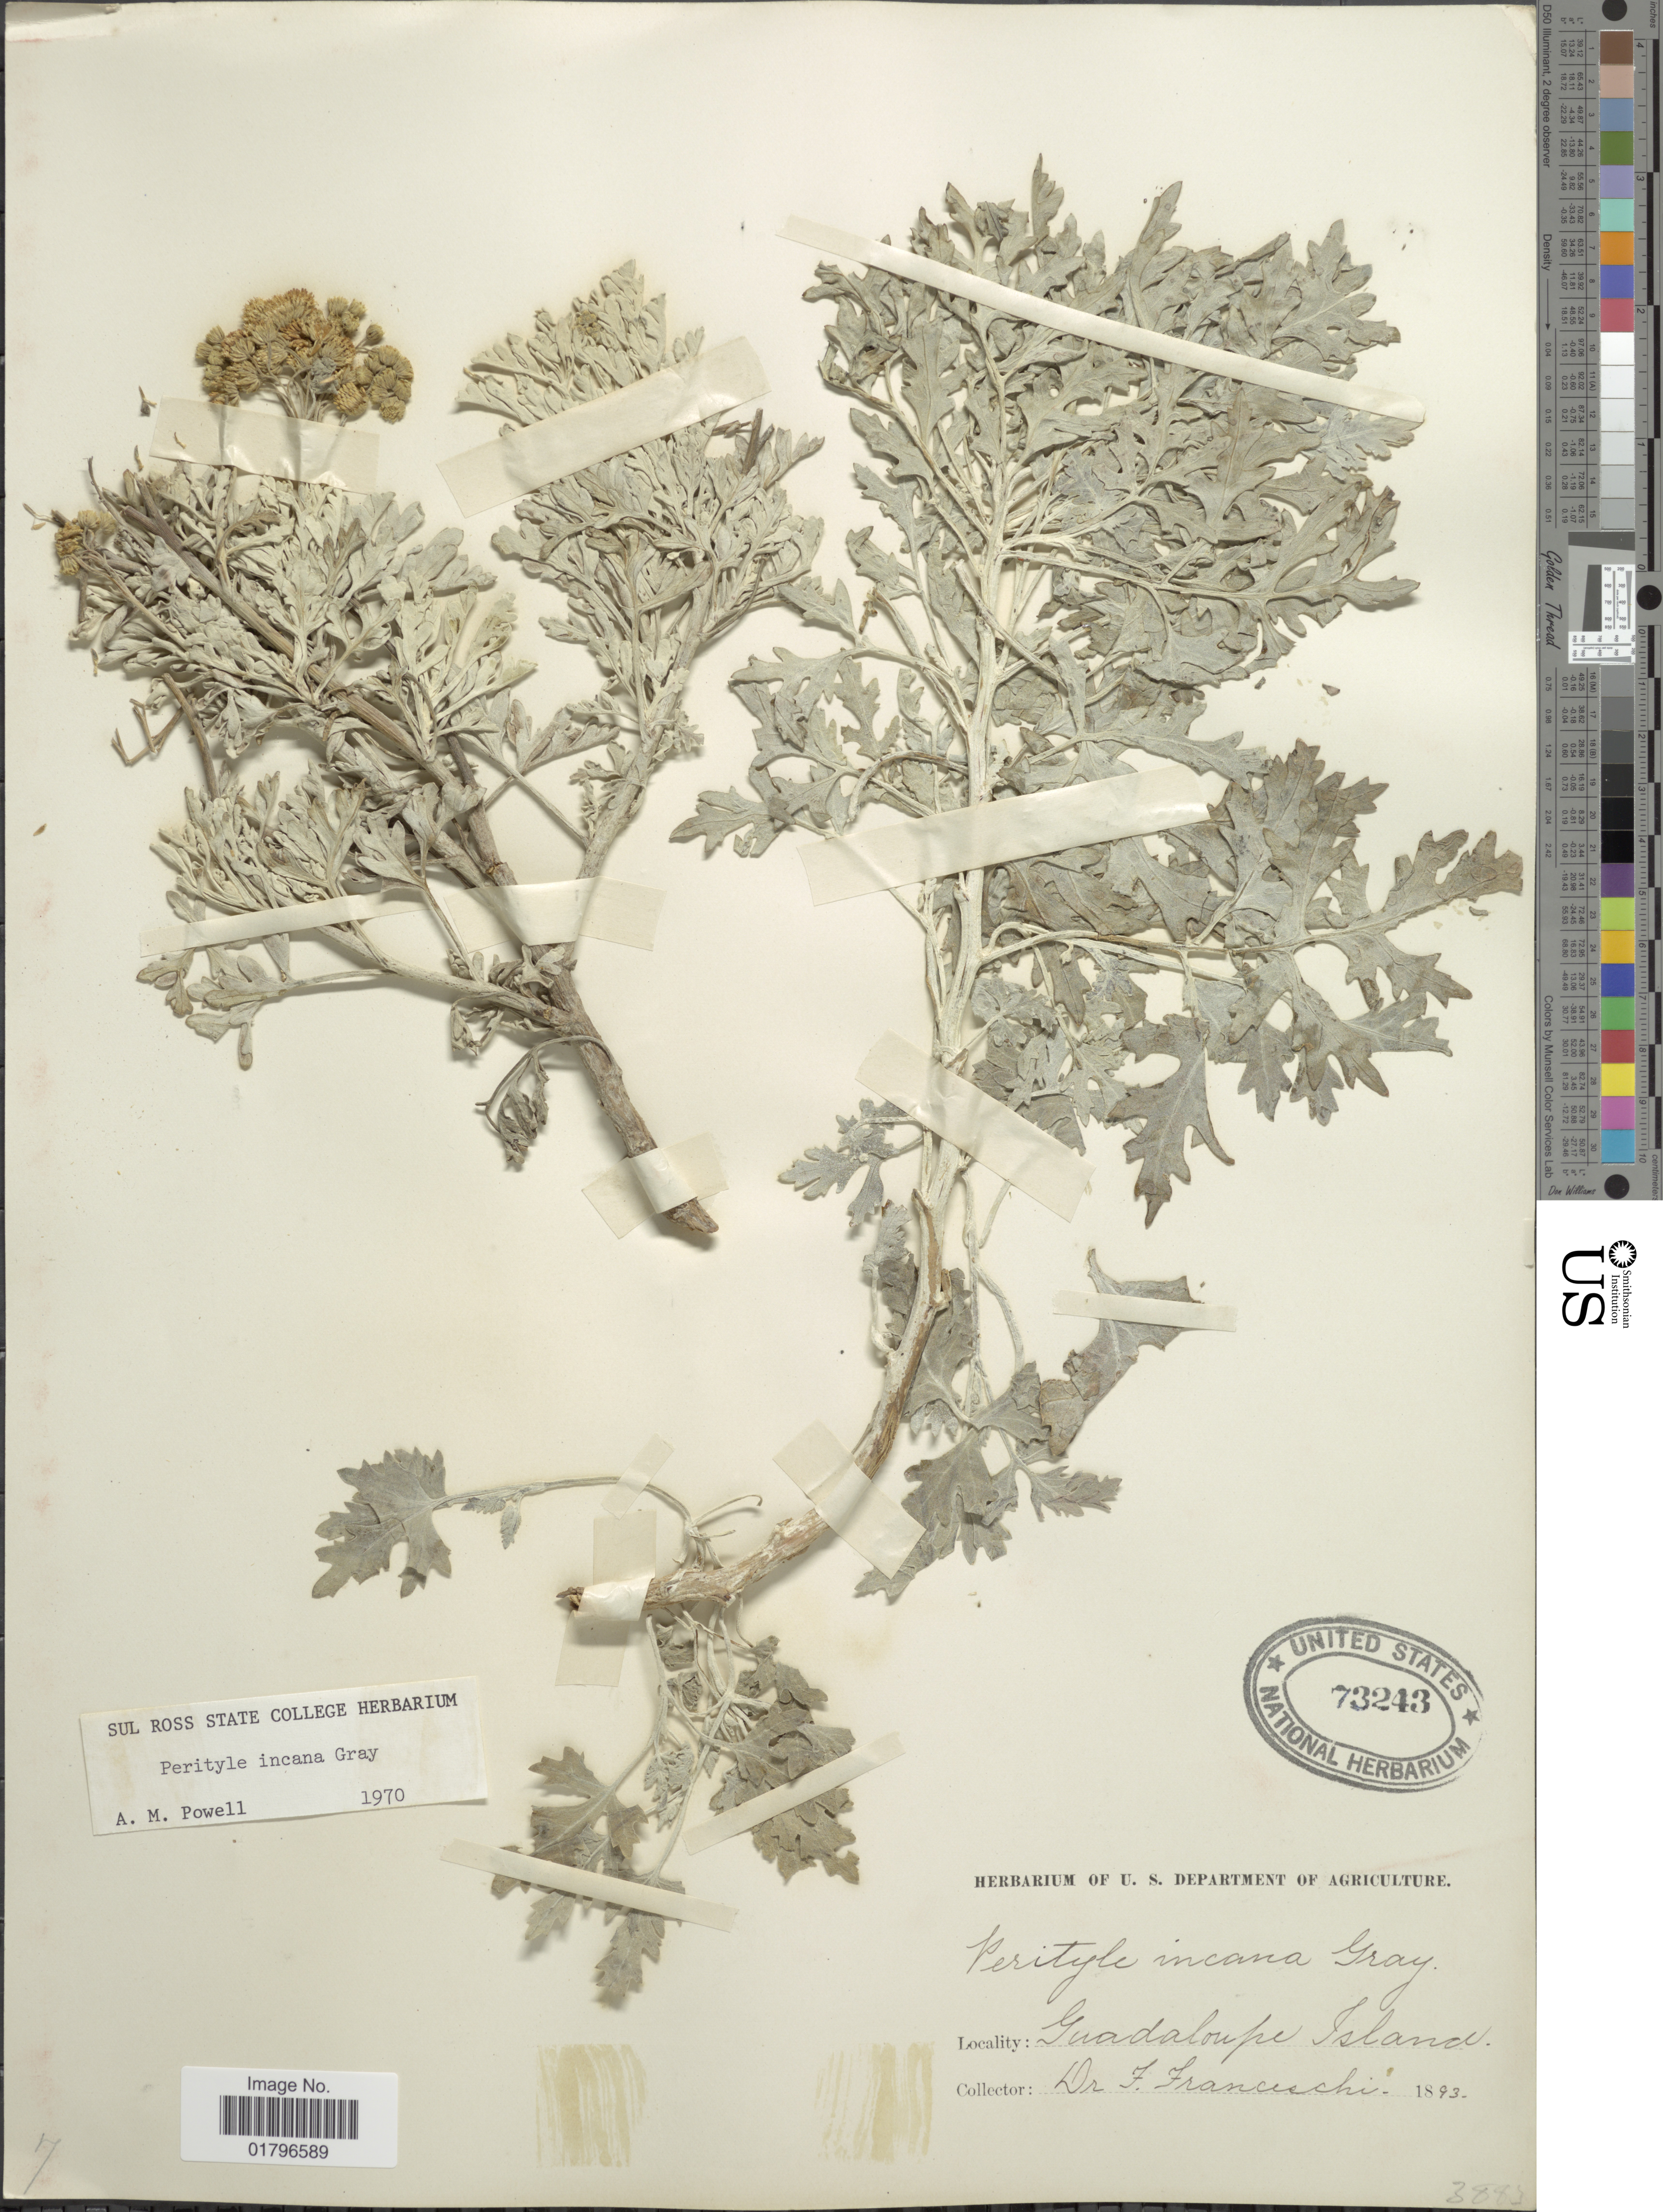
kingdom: Plantae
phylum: Tracheophyta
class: Magnoliopsida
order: Asterales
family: Asteraceae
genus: Perityle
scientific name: Perityle incana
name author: A. Gray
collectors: F. Franceschi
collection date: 1893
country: Mexico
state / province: Baja California Norte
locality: Guadalupe Island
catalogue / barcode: US 73243